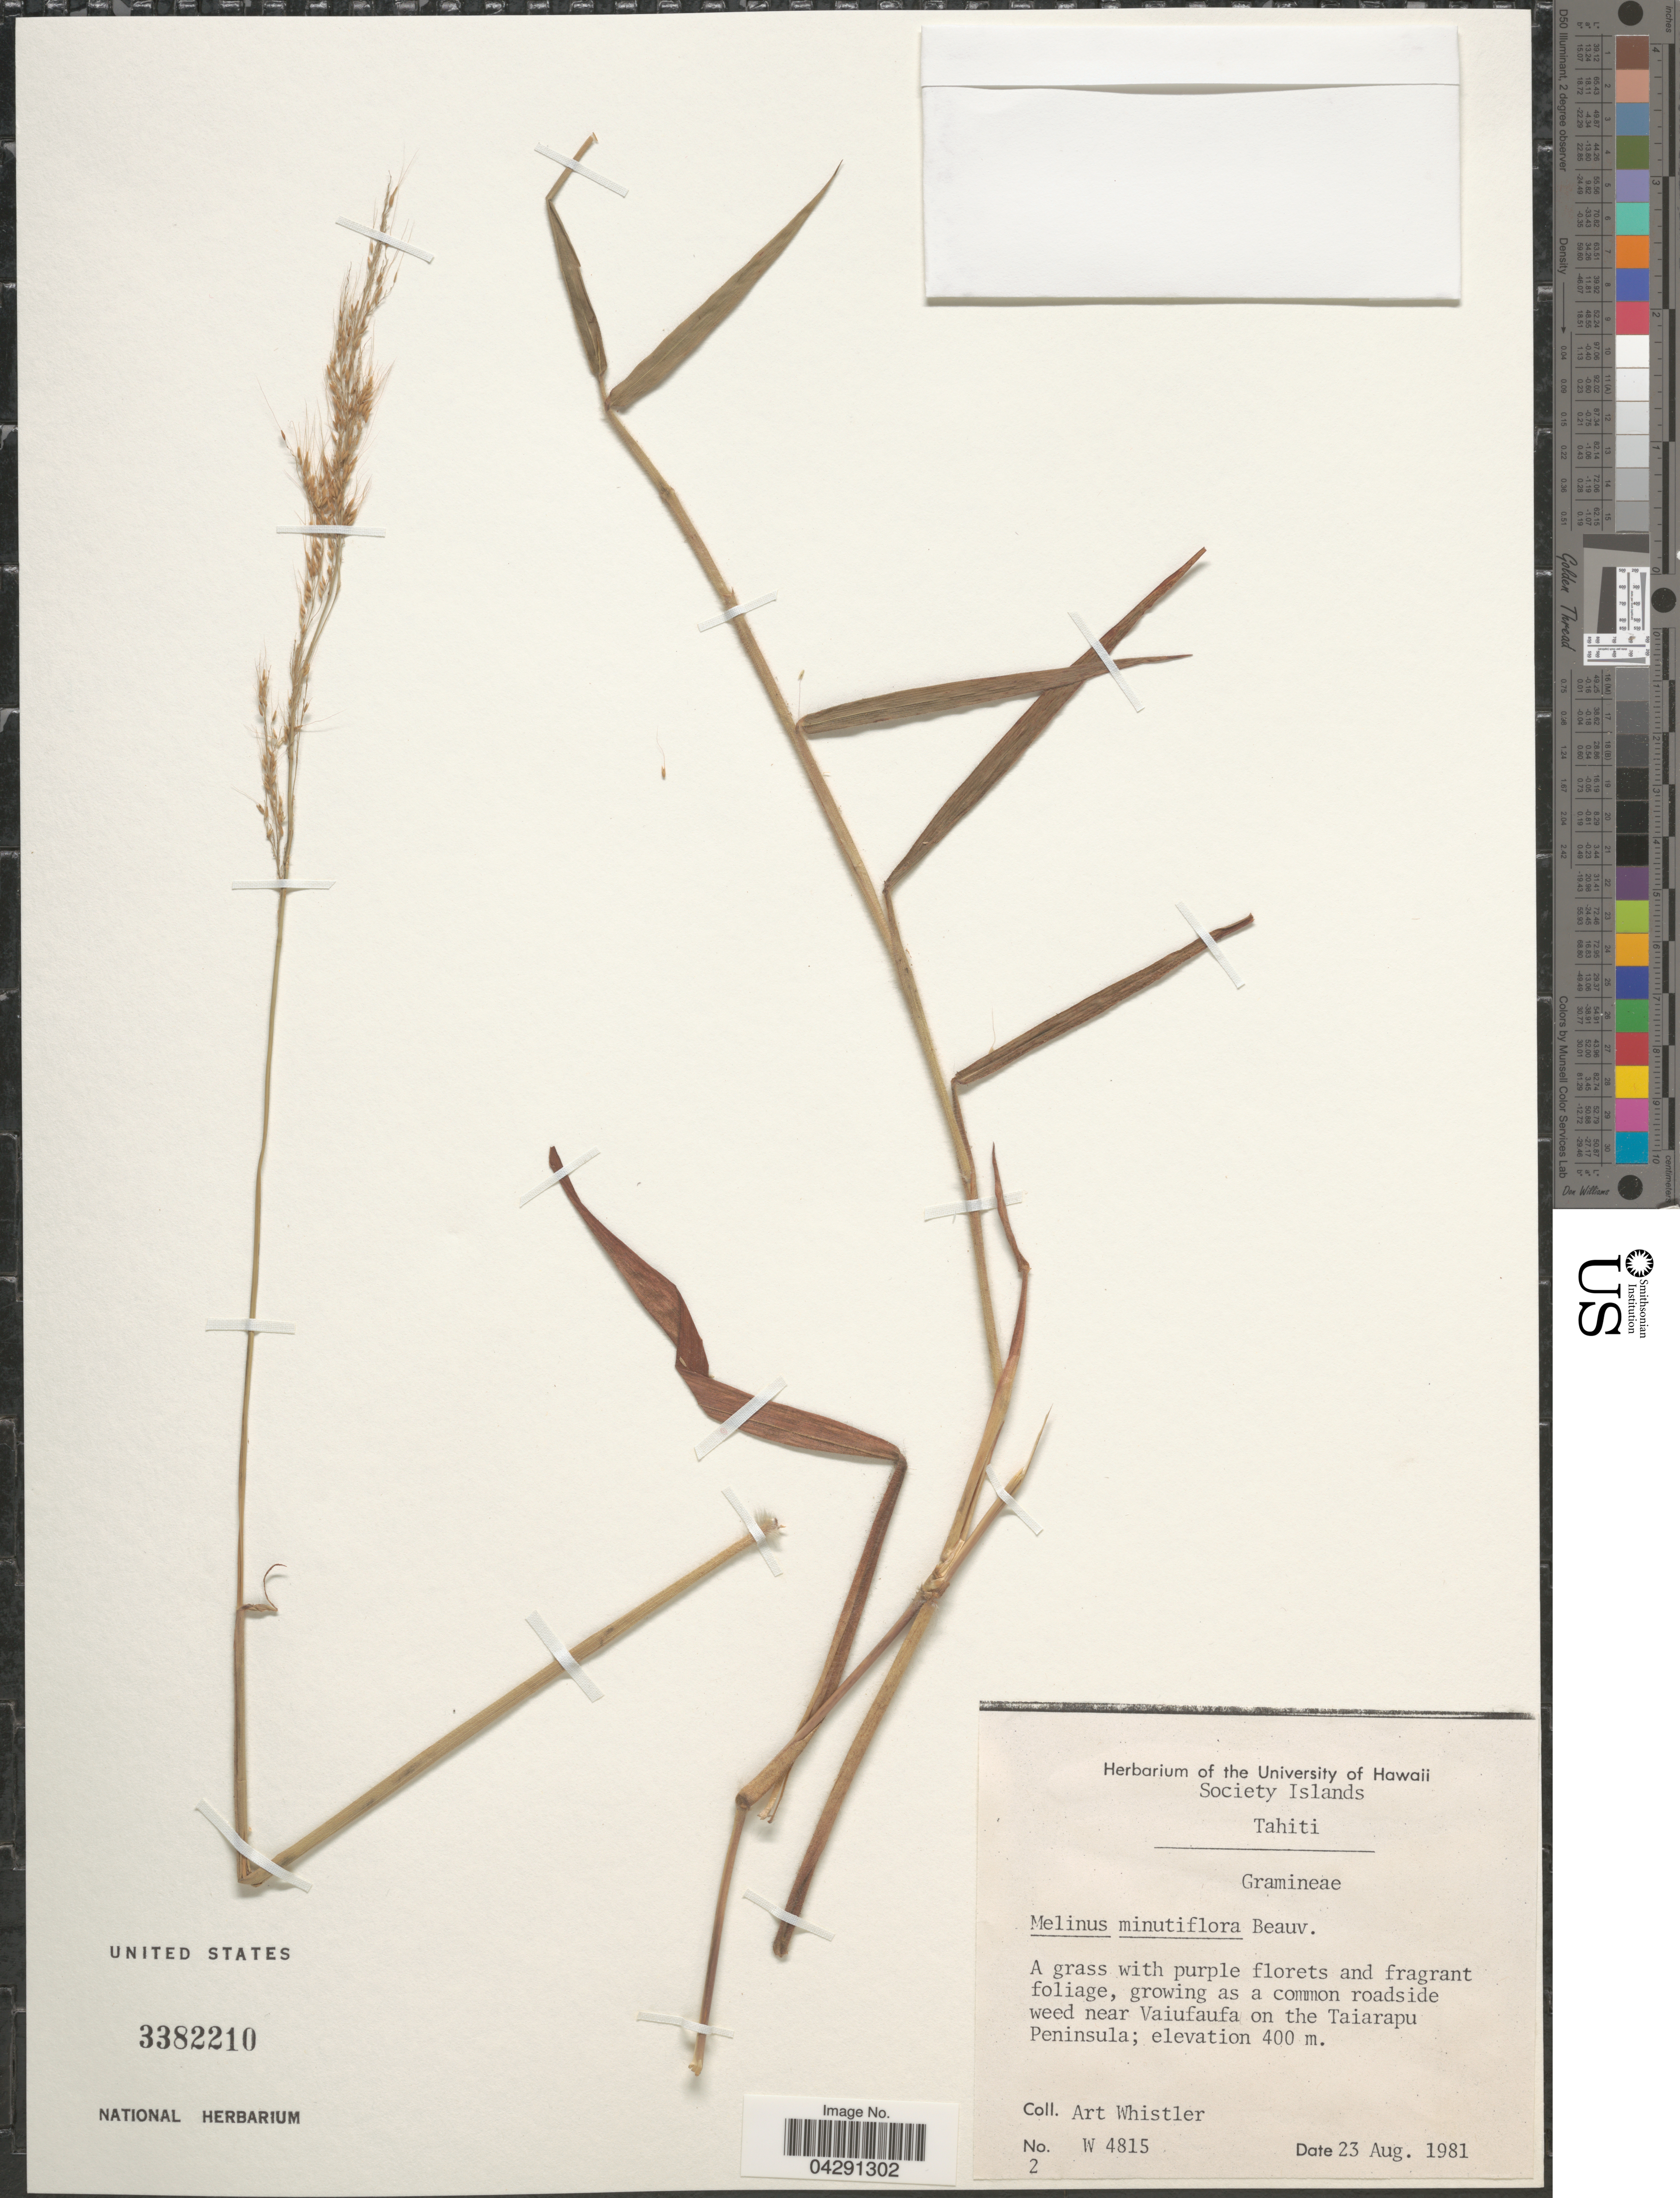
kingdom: Plantae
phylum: Tracheophyta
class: Liliopsida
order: Poales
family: Poaceae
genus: Melinis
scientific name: Melinis minutiflora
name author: P. Beauv.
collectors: A. Whistler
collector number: W4815/2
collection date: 1981-08-23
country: French Polynesia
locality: Society Islands. Tahiti. Near Vaiufaufa on the Taiarapu Peninsula.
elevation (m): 400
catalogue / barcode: US 3382210